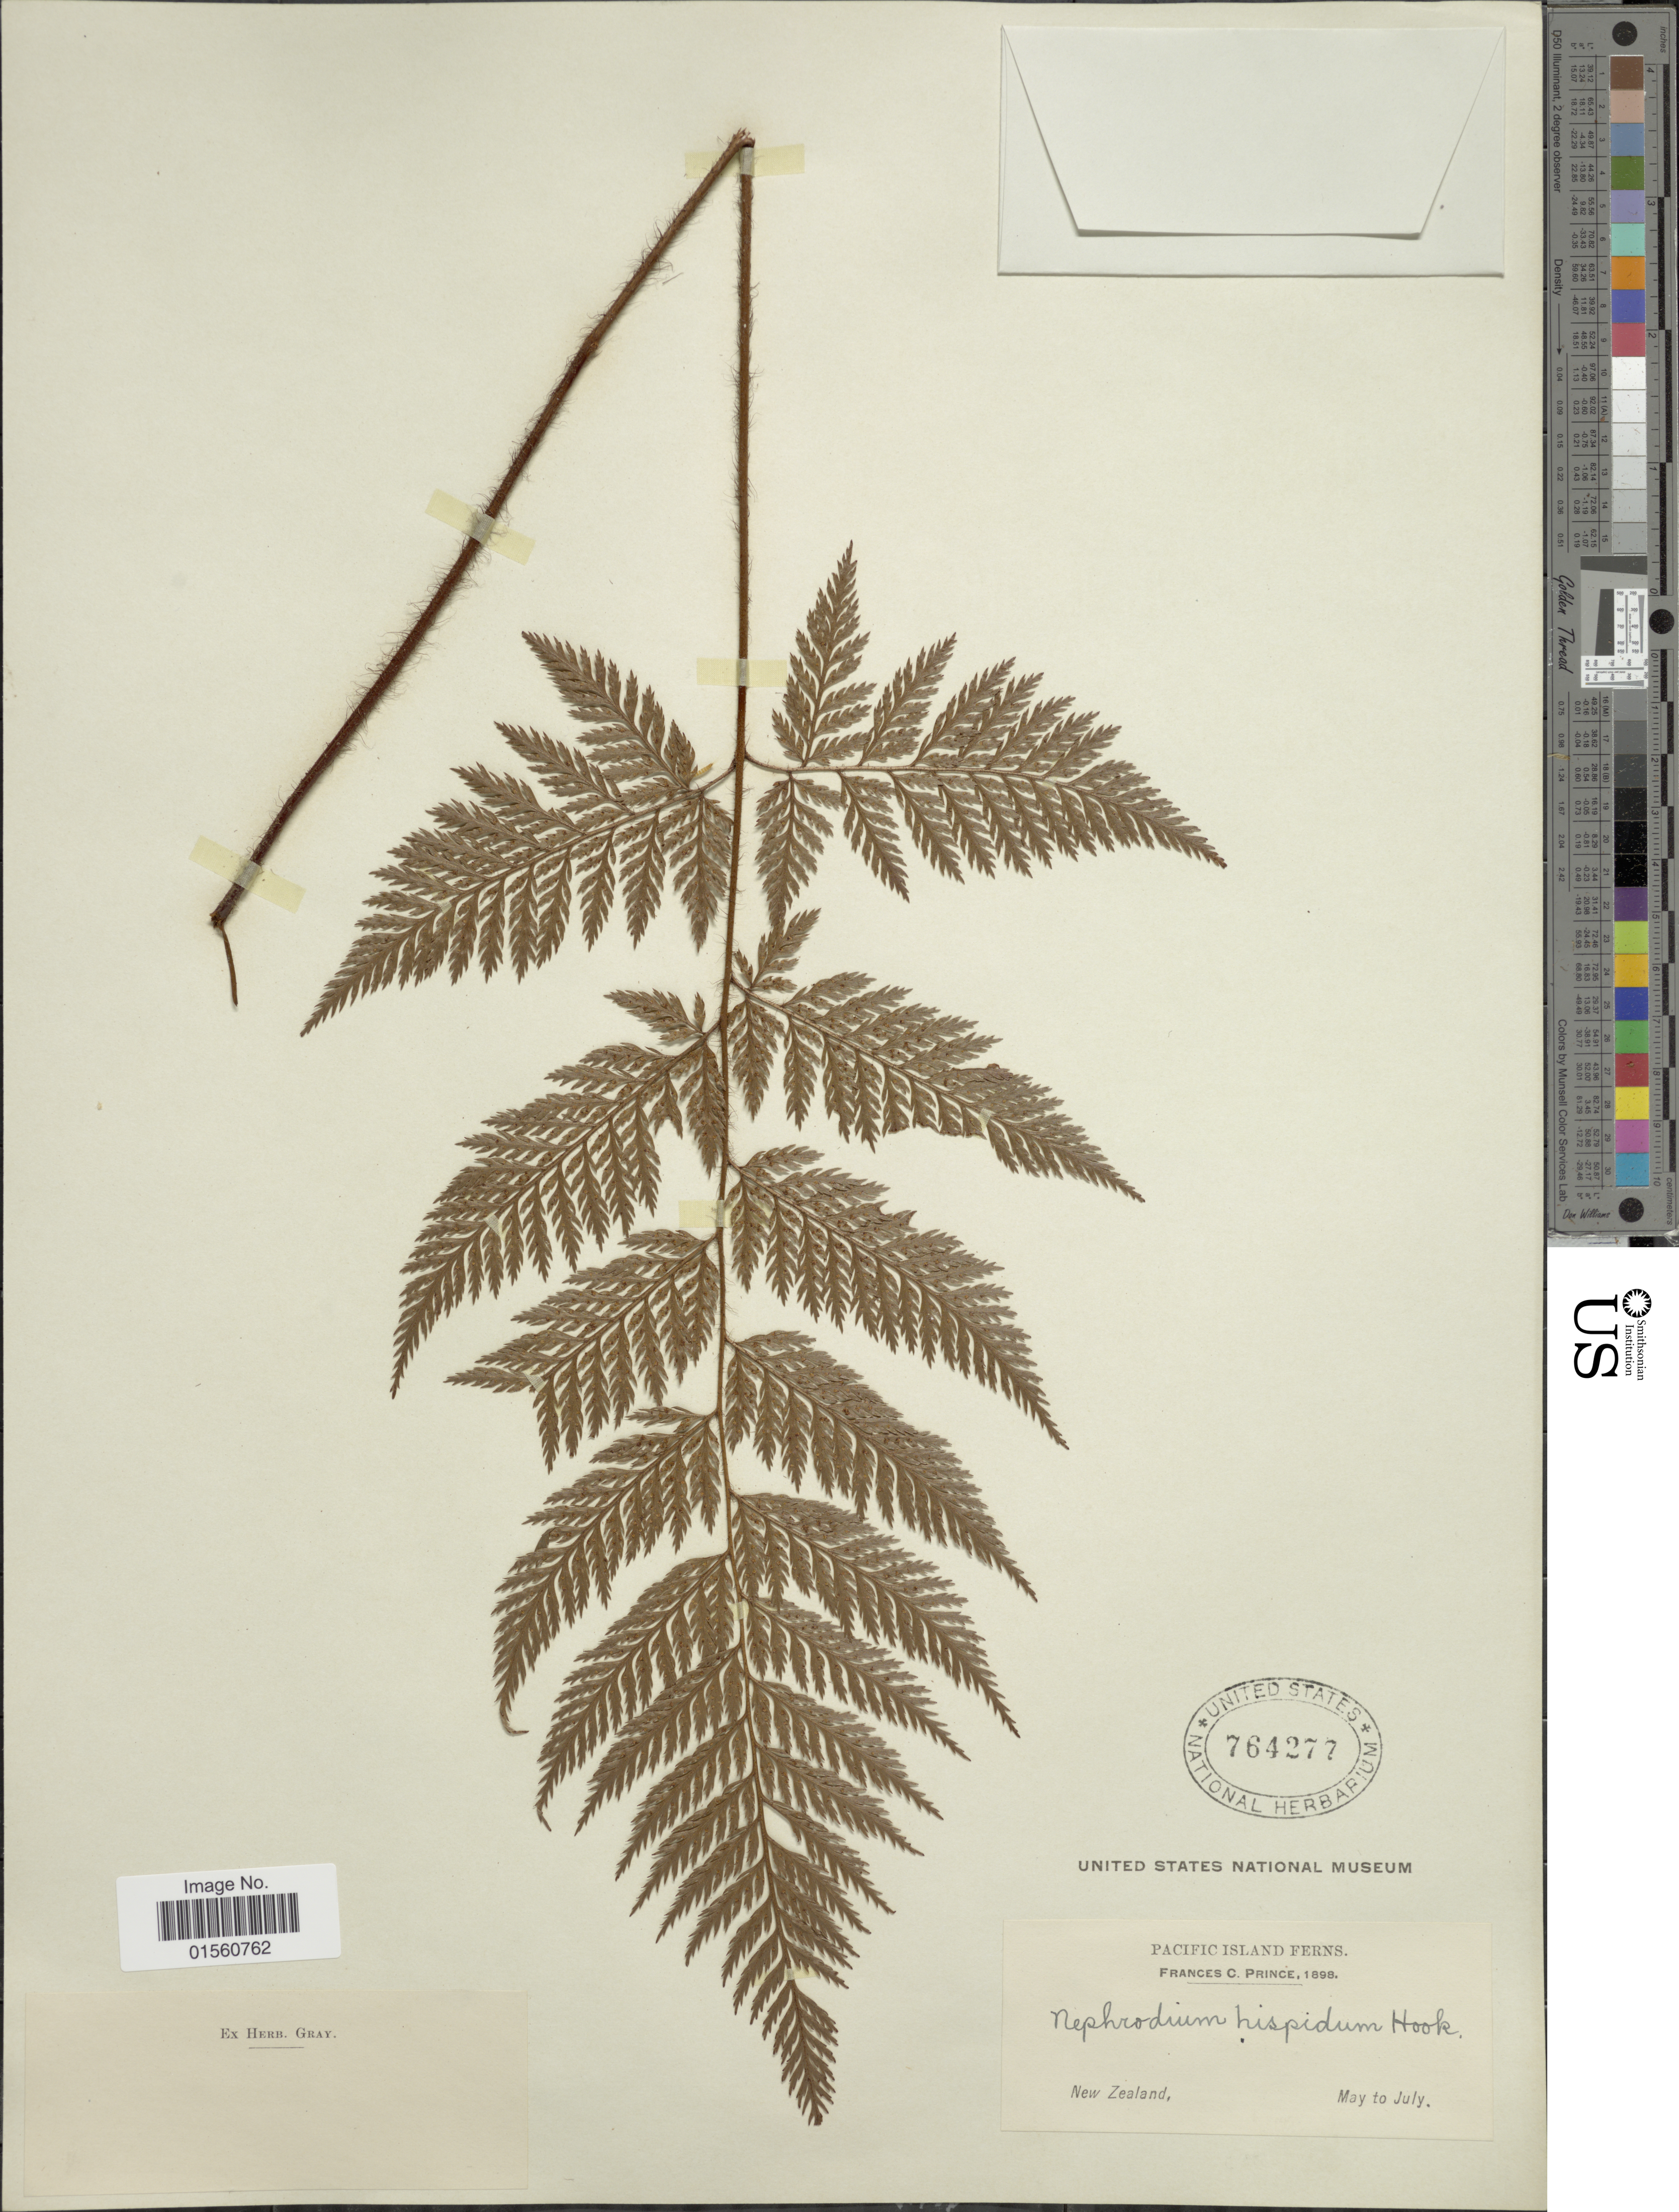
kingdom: Plantae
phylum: Tracheophyta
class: Polypodiopsida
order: Polypodiales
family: Dryopteridaceae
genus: Lastreopsis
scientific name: Lastreopsis hispida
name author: (Sw.) Tindale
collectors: F. Prince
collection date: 1898-05/1898-07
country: New Zealand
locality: Pacific Island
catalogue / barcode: US 764277